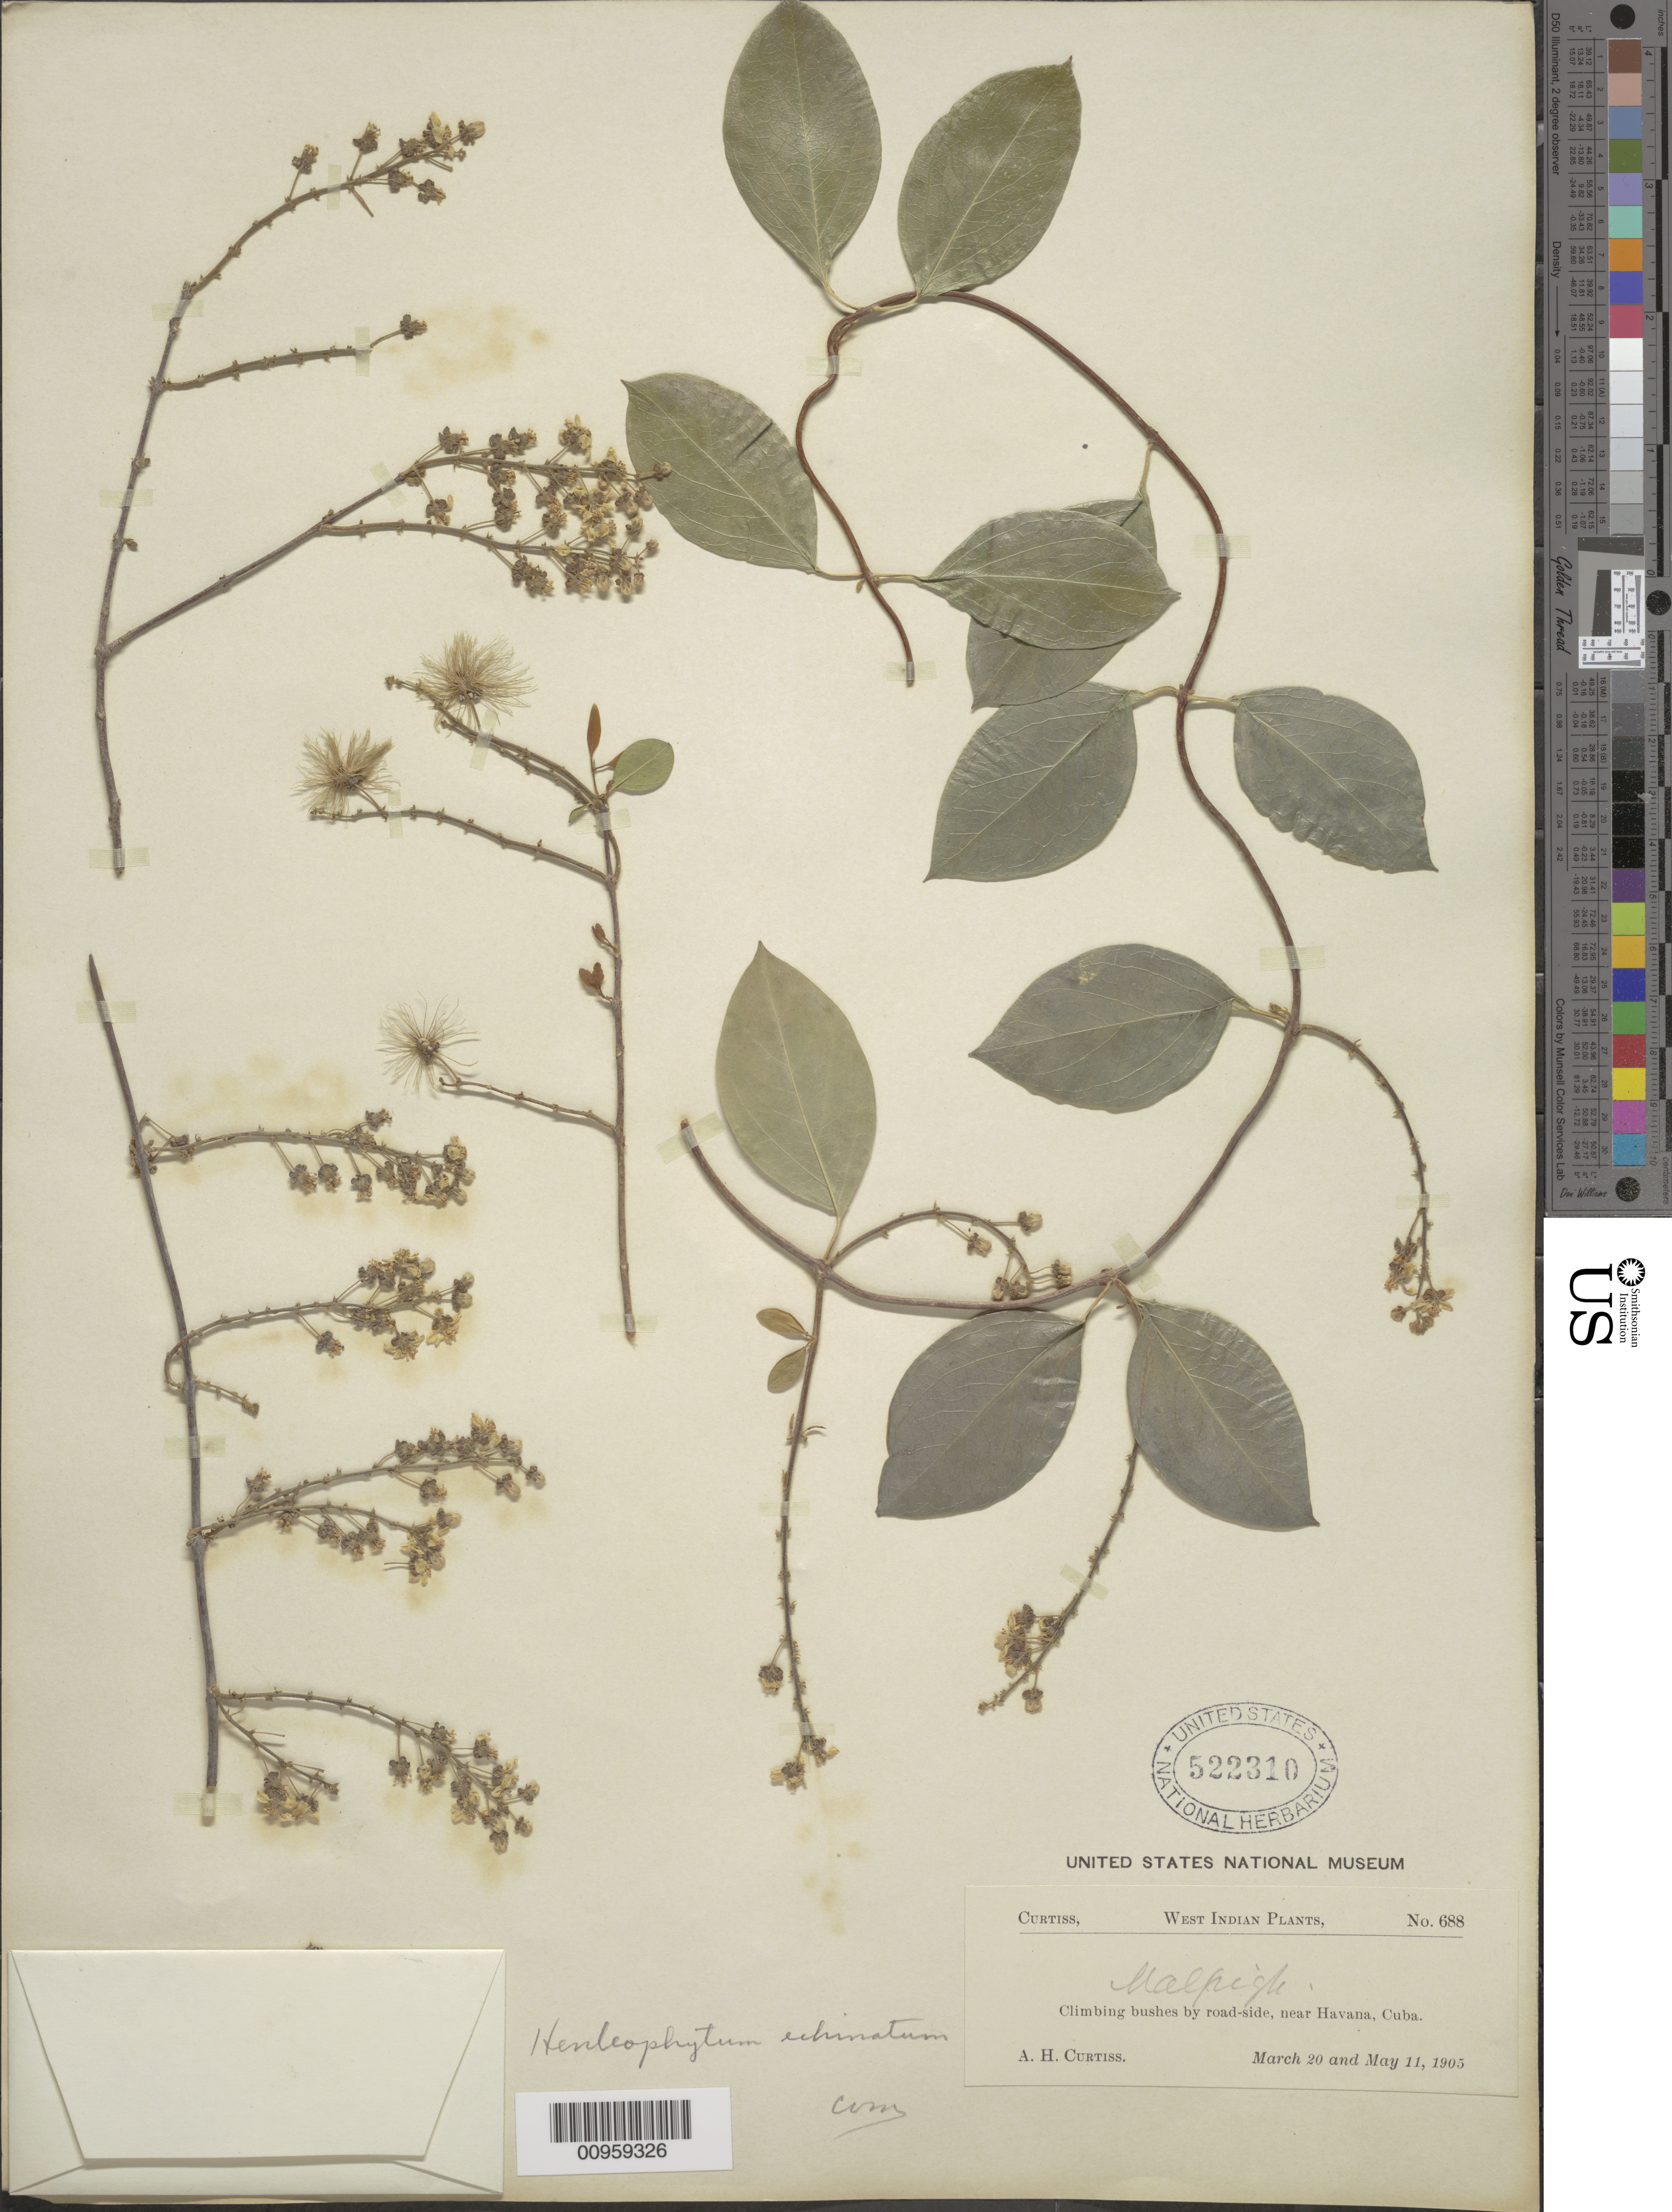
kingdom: Plantae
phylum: Tracheophyta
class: Magnoliopsida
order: Malpighiales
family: Malpighiaceae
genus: Henleophytum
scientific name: Henleophytum echinatum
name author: (Griseb.) Small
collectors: A. H. Curtiss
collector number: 688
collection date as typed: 20 Mar 1905 and 11 May 1905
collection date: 1905-03-20,1905-05-11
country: Cuba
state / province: La Habana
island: Cuba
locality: Near Havana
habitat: By roadside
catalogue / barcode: US 522310